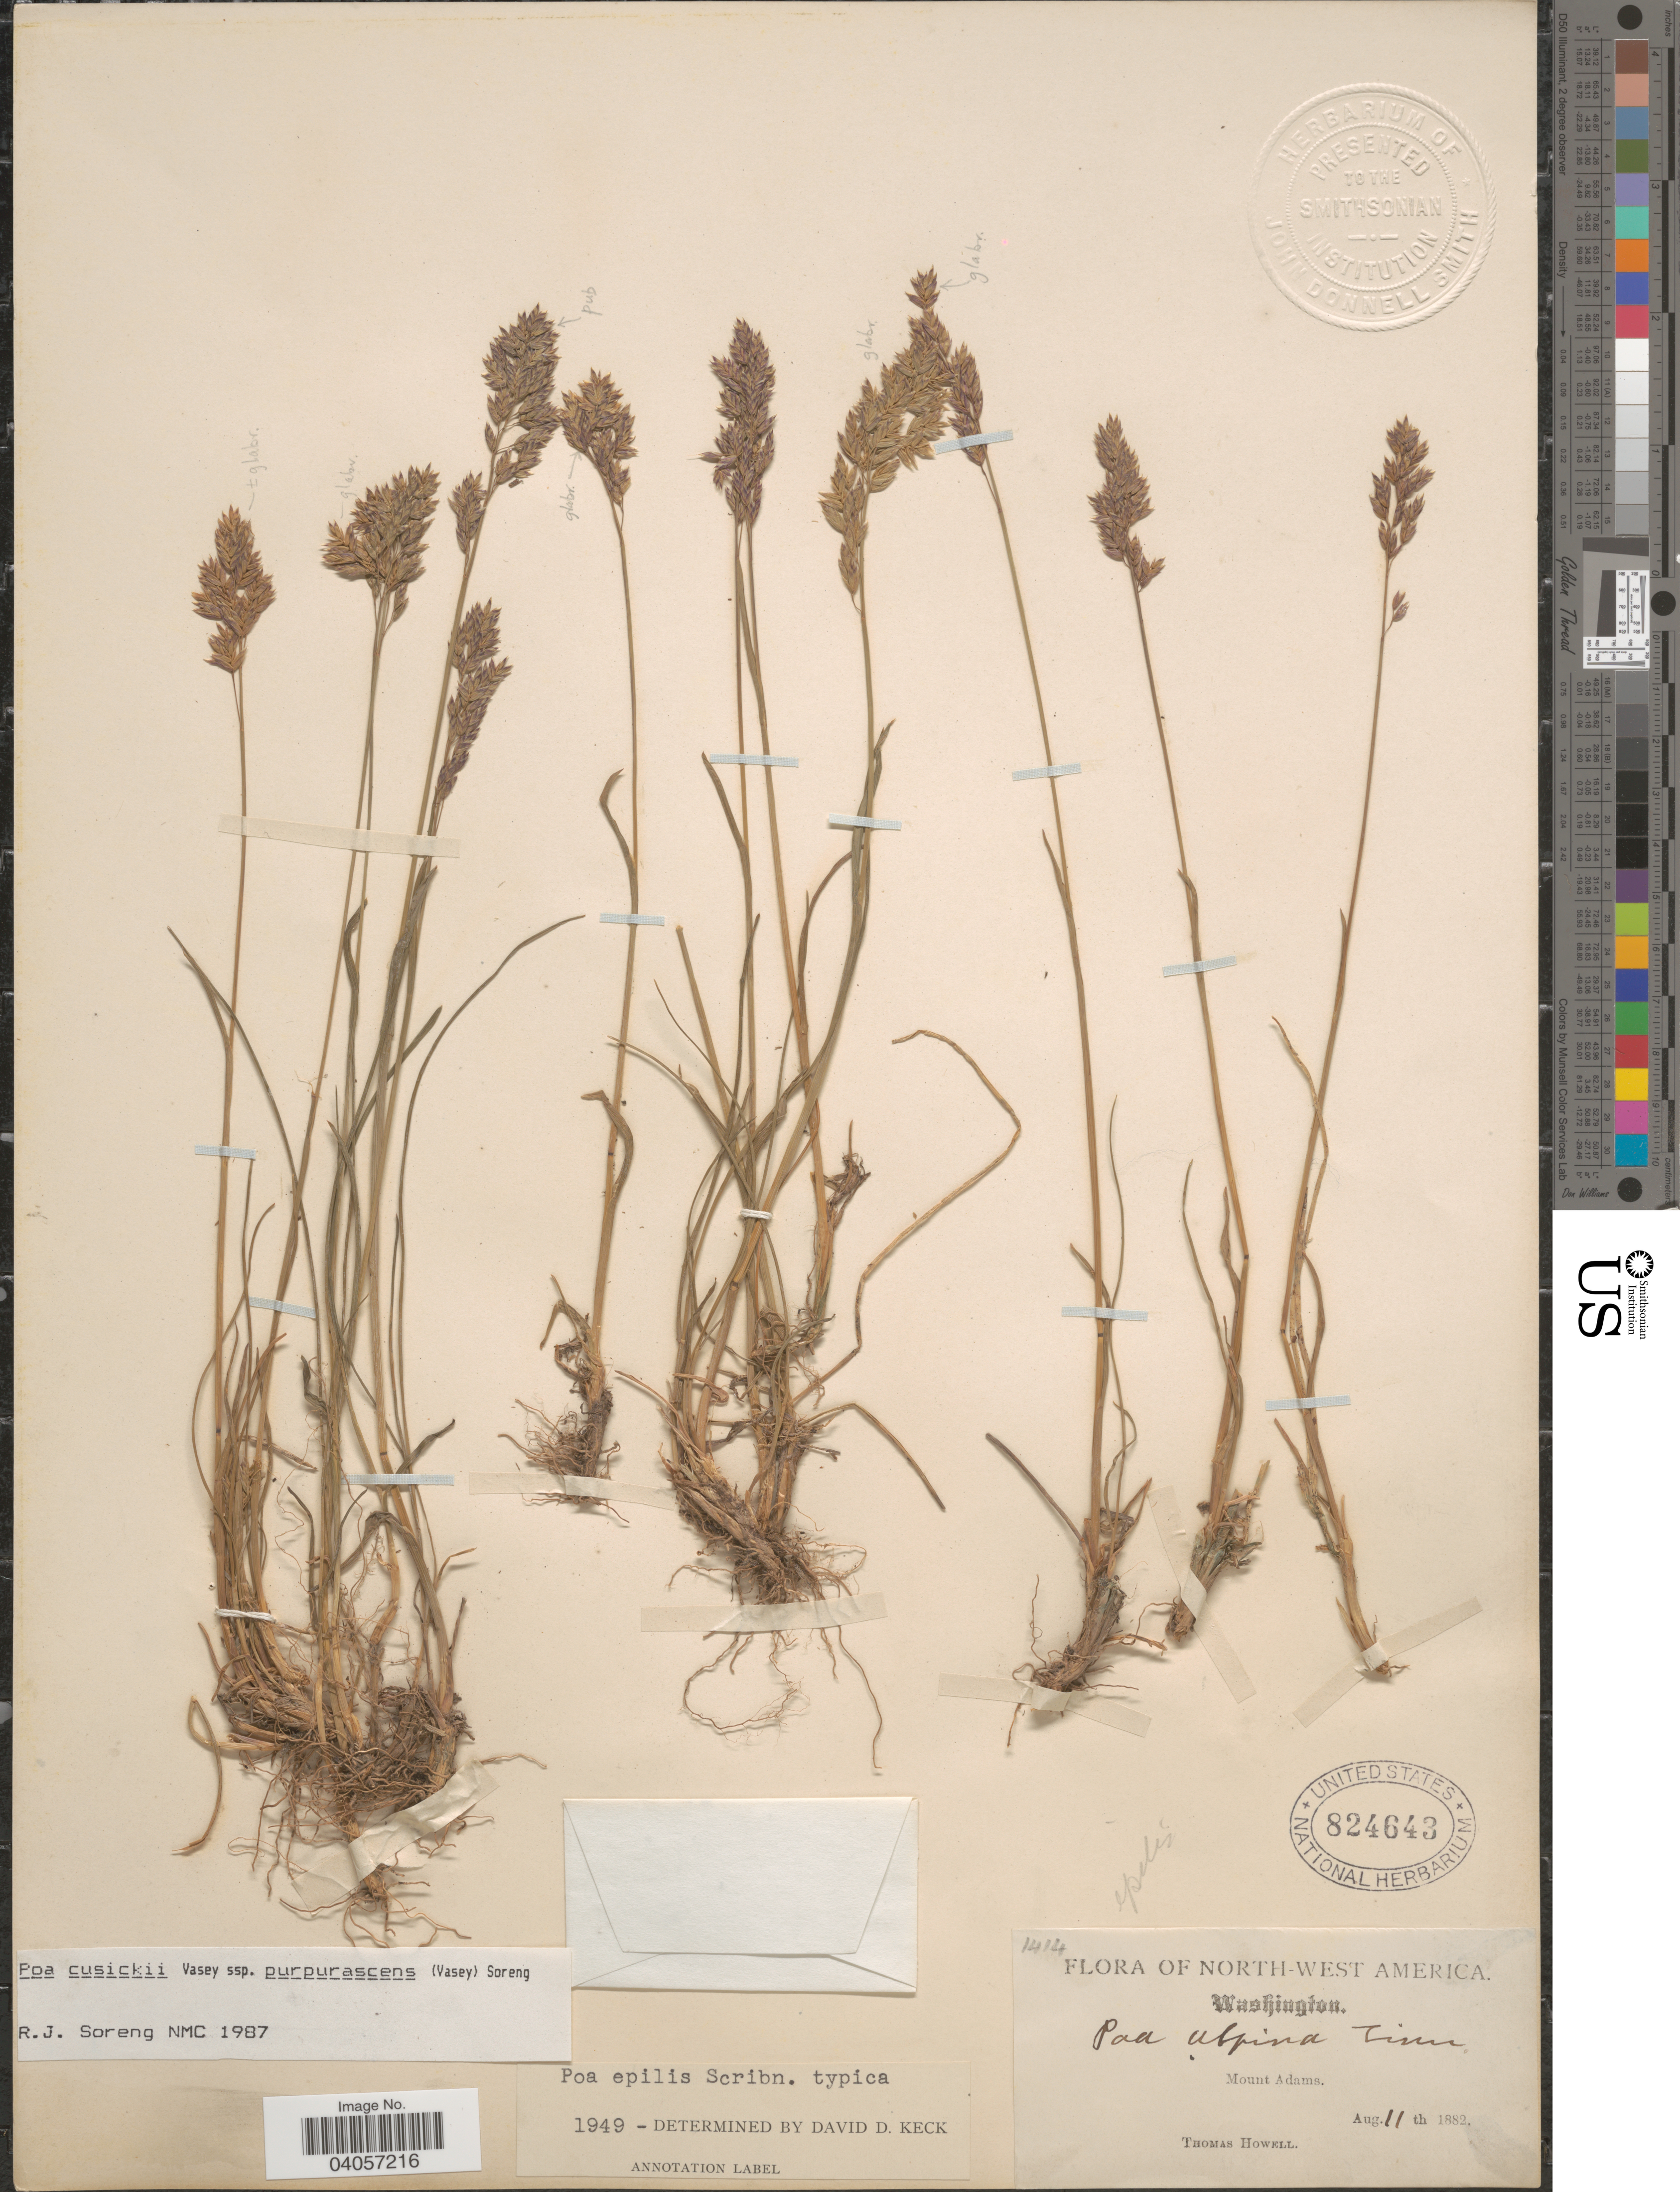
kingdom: Plantae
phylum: Tracheophyta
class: Liliopsida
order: Poales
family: Poaceae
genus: Poa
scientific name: Poa cusickii subsp. purpurascens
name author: (Vasey) Soreng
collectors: T. Howell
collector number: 1414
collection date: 1882-08-11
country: United States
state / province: Washington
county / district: Yakima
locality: North-West America. Mount Adams.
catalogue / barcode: US 824643